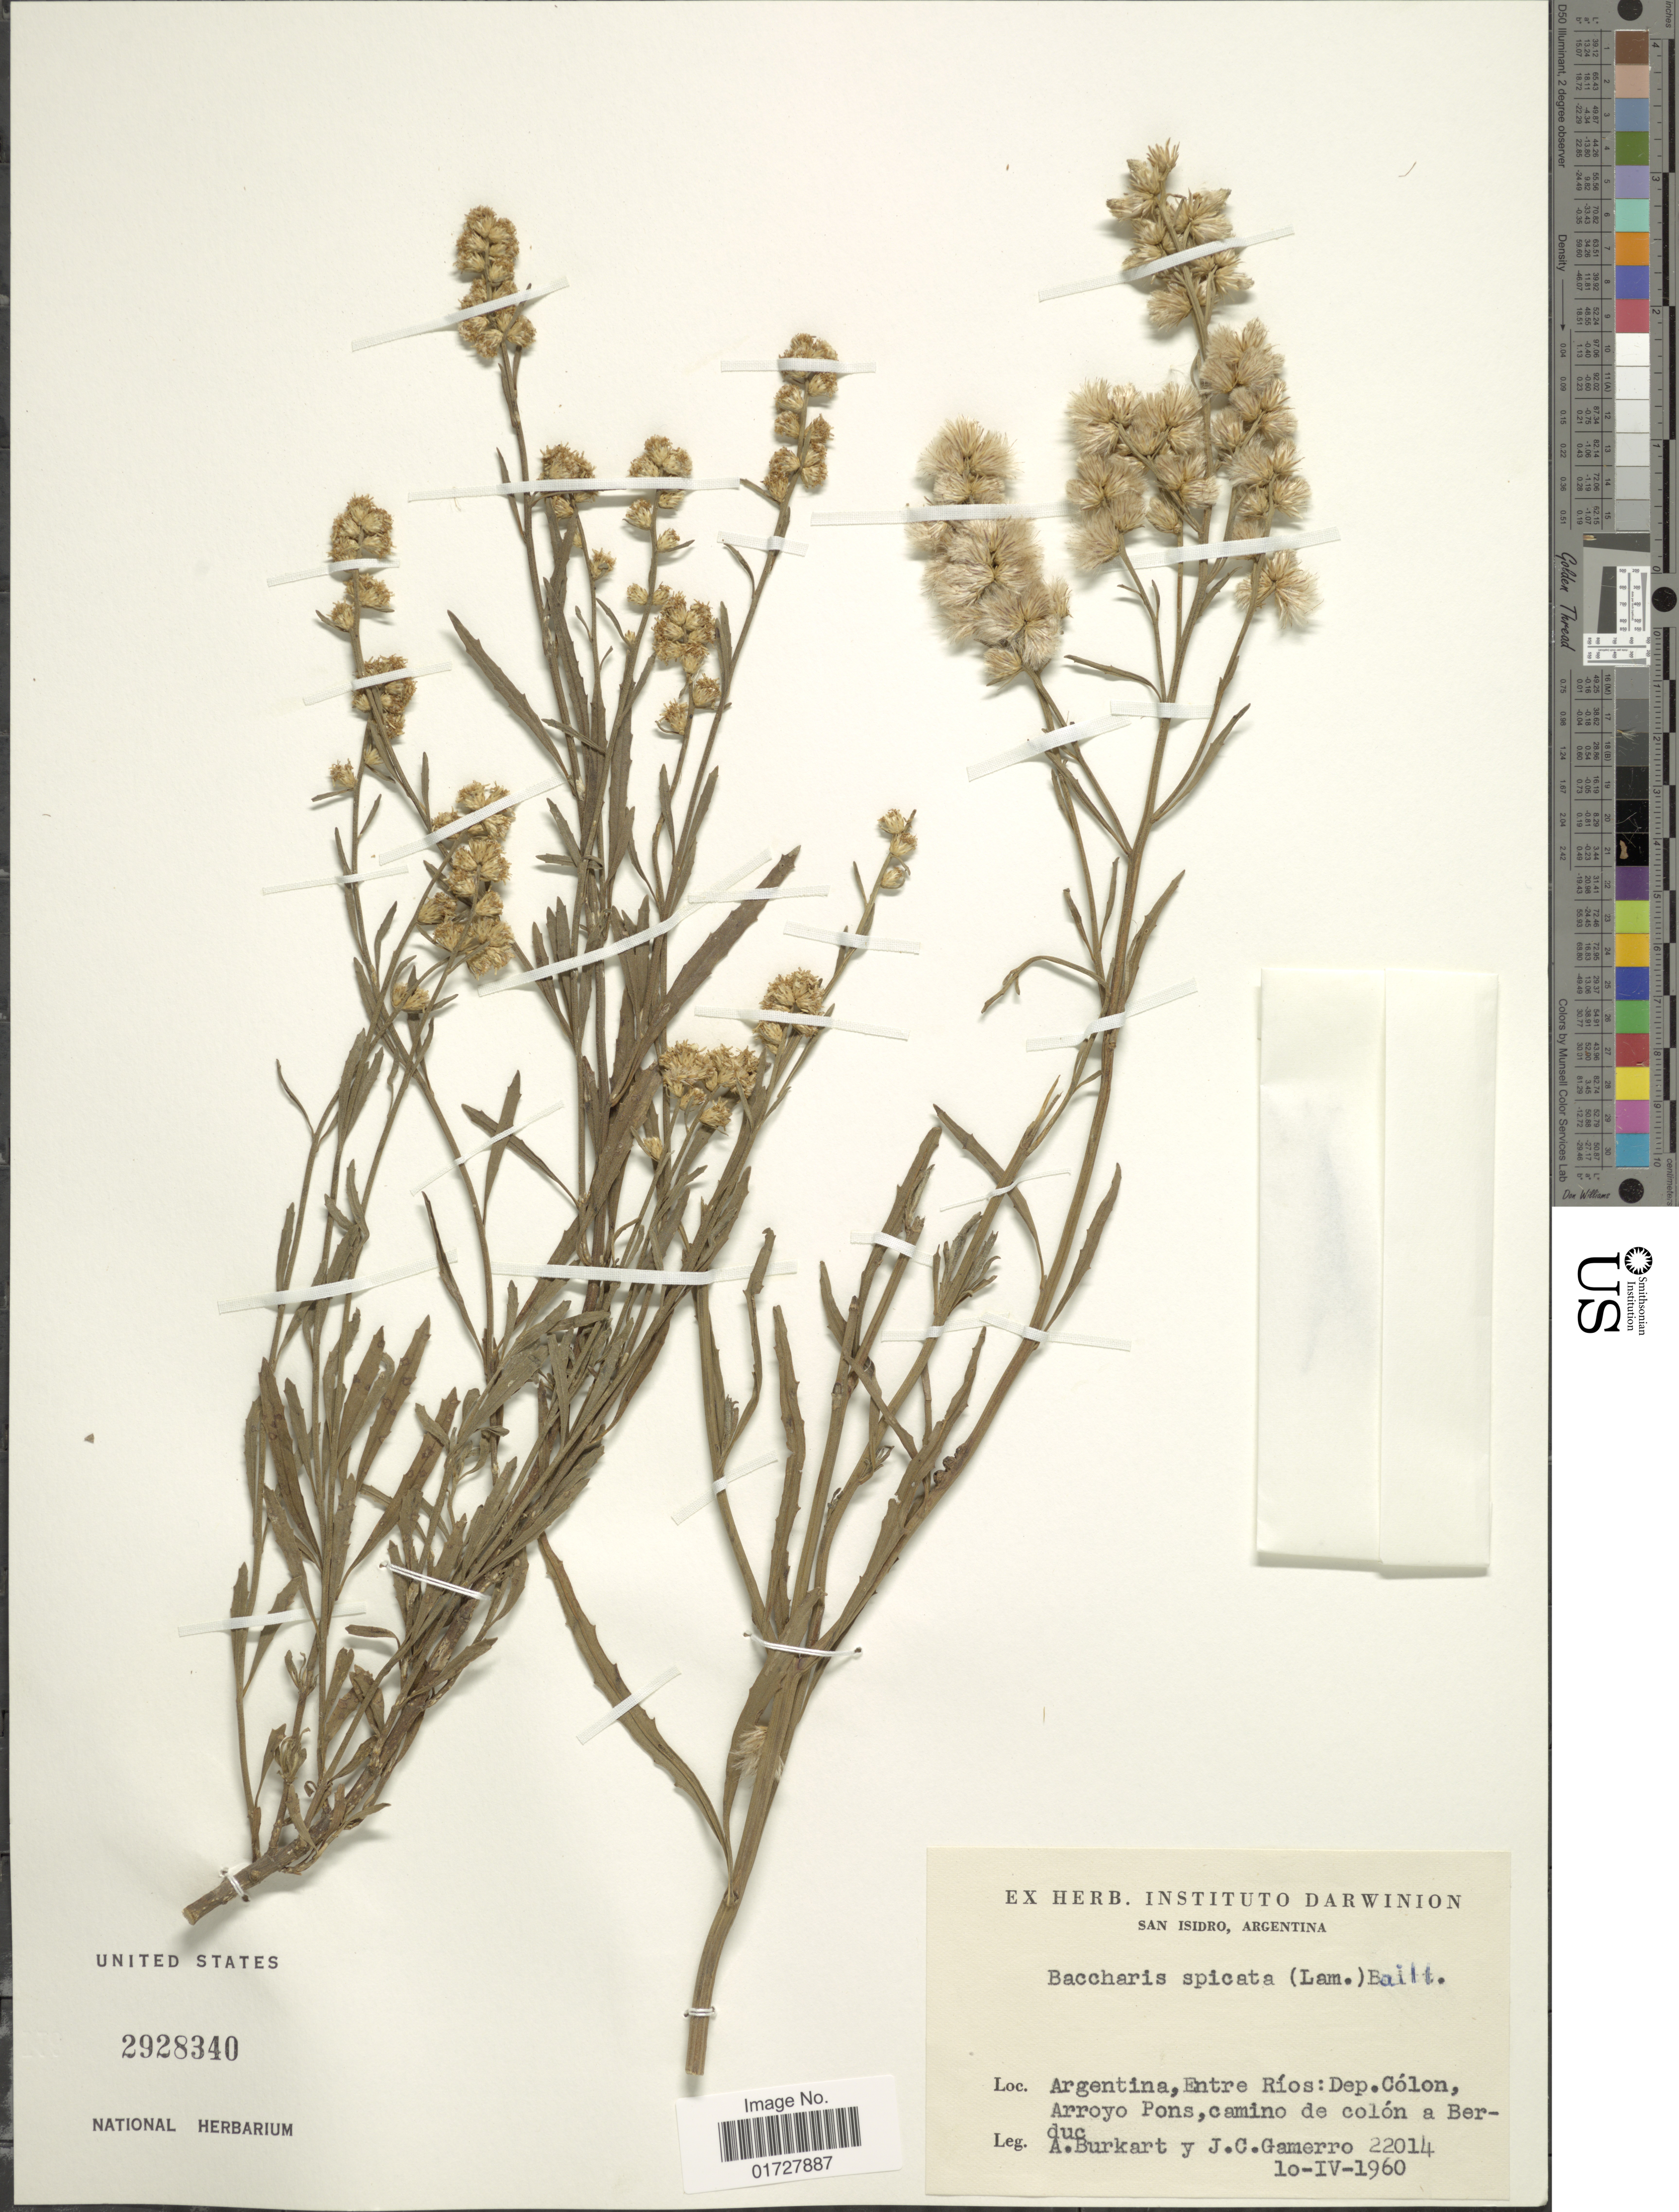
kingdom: Plantae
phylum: Tracheophyta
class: Magnoliopsida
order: Asterales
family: Asteraceae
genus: Baccharis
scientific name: Baccharis spicata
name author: (Lam.) Baill.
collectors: A. E. Burkart & J. Gamerro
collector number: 22014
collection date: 1960-04-10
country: Argentina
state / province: Entre Rios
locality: Dep. Colon, Arroyo Pons, camino de Colon a Berduc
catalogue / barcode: US 2928340